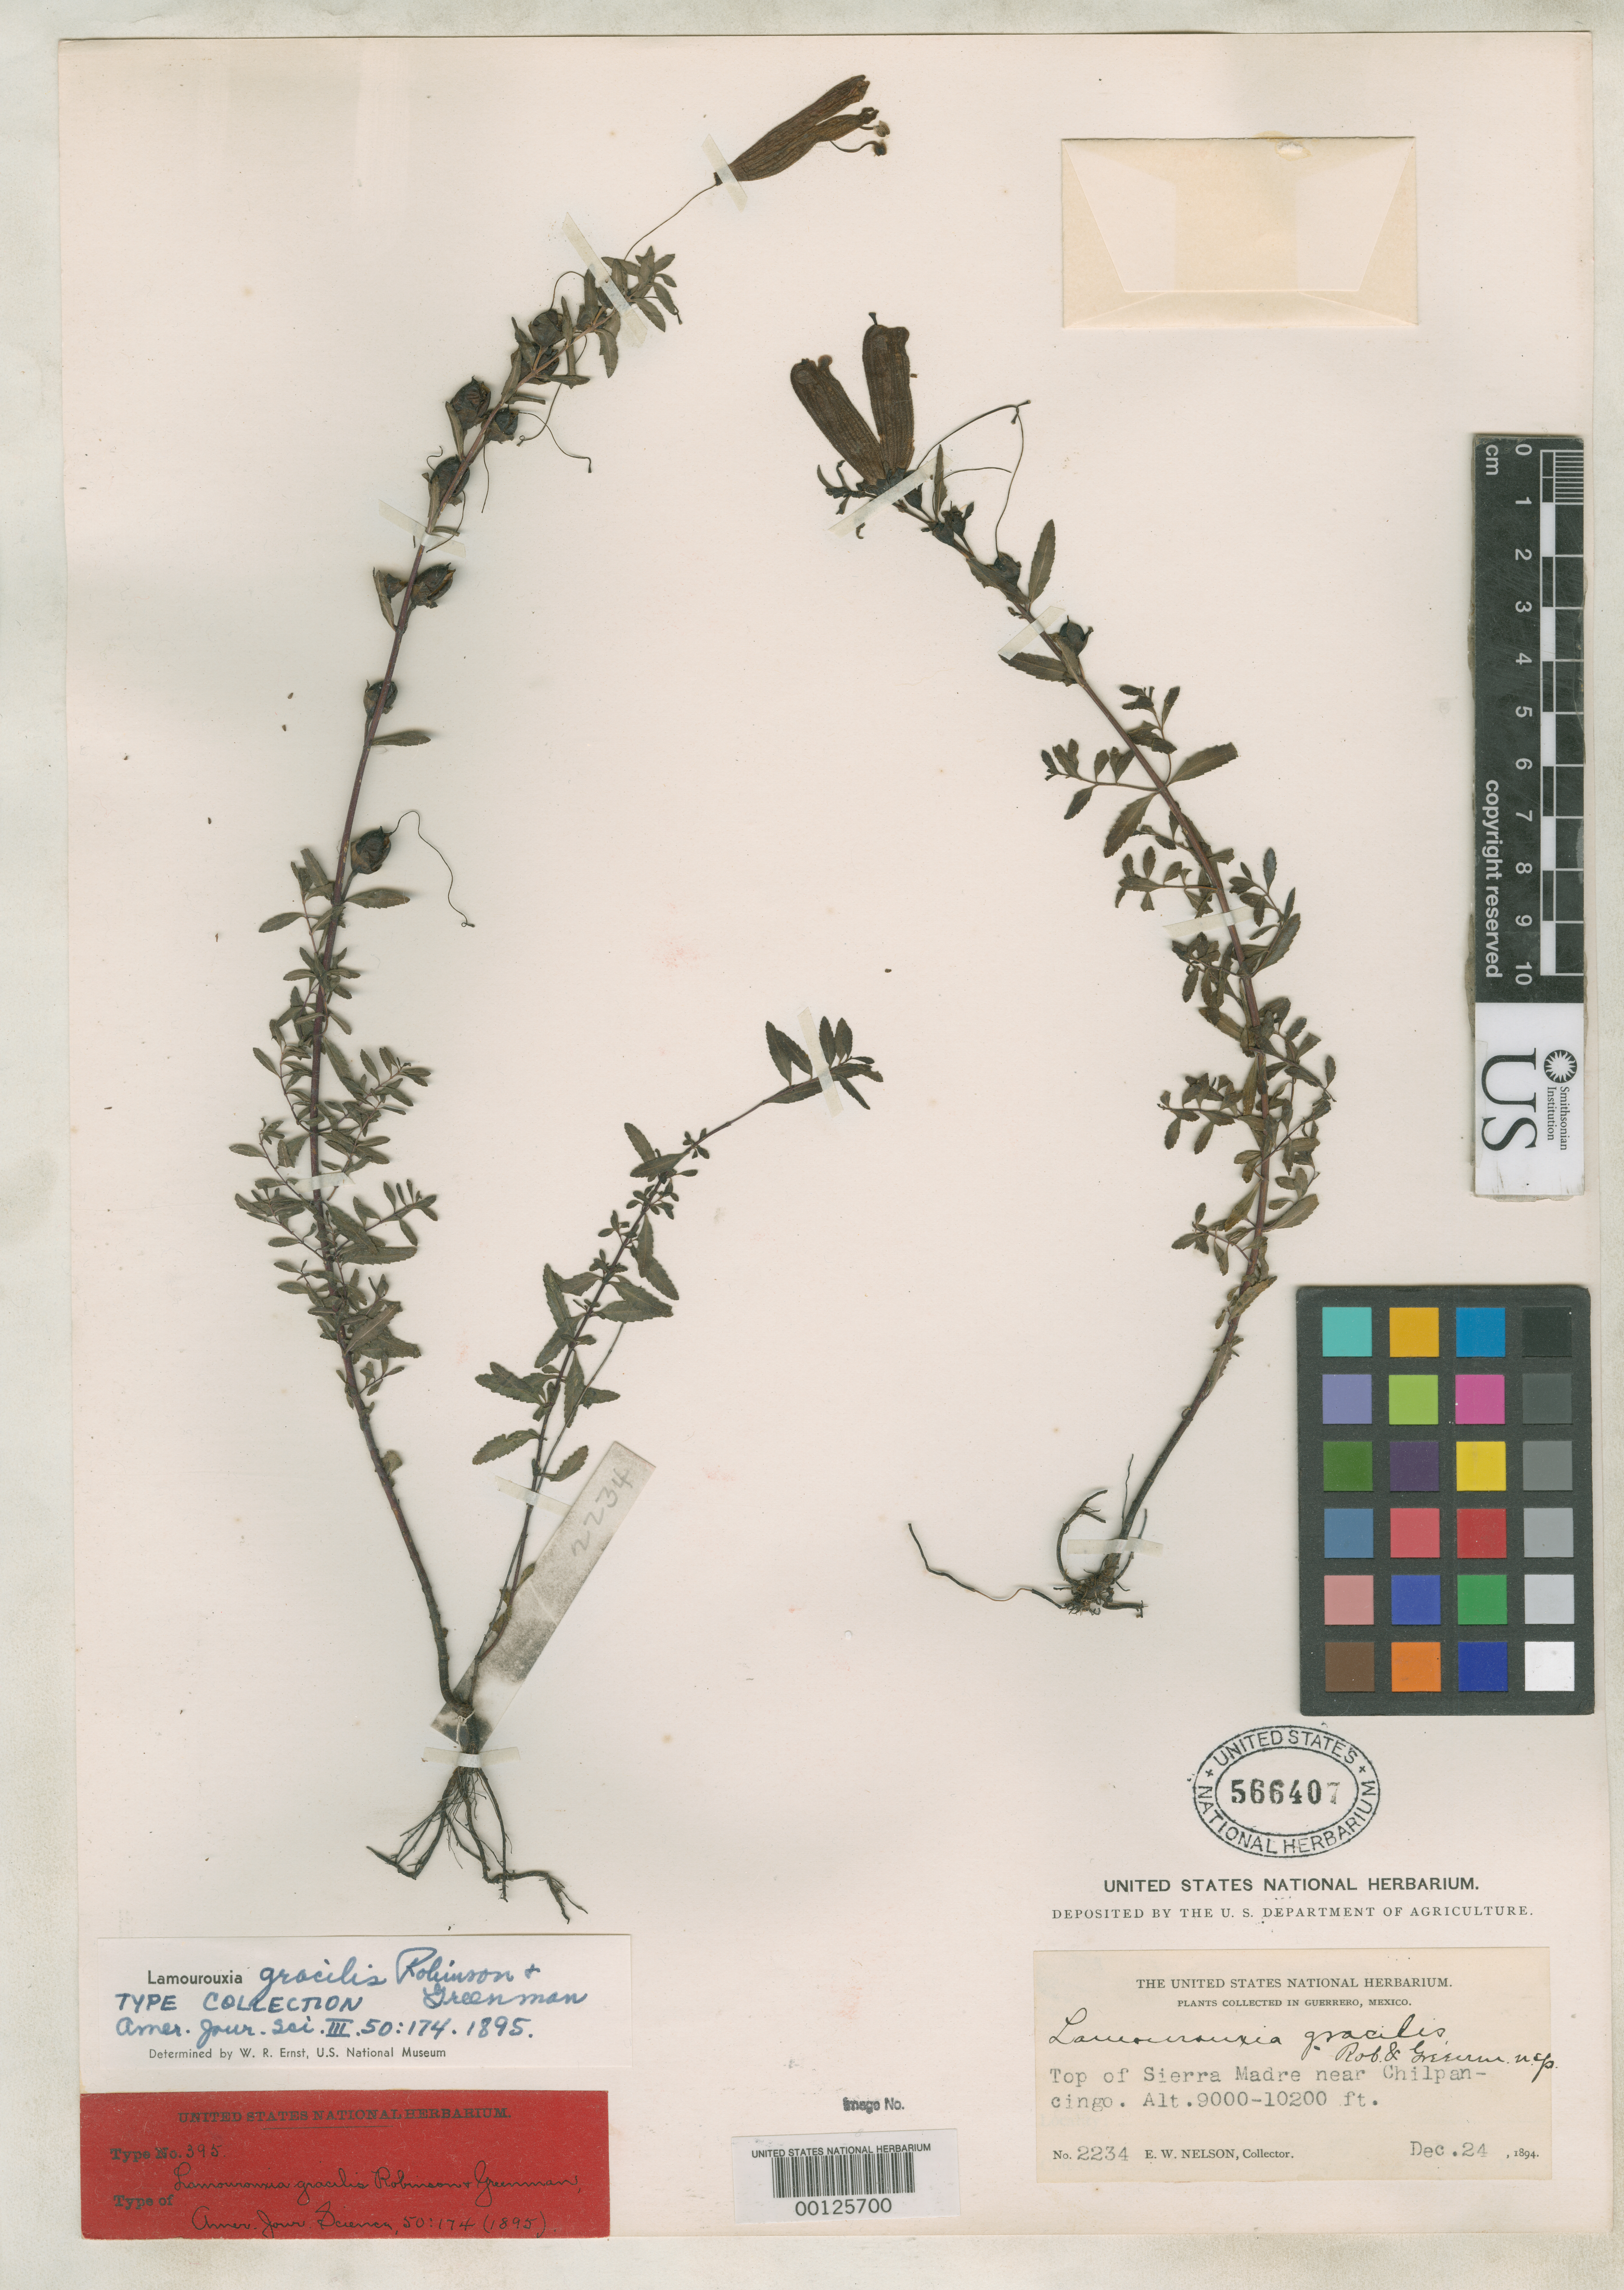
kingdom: Plantae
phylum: Tracheophyta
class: Magnoliopsida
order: Lamiales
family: Orobanchaceae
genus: Lamourouxia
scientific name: Lamourouxia gracilis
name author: B.L. Rob. & Greenm.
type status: Isotype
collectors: E. W. Nelson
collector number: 2234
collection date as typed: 24 Dec 1894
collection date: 1894-12-24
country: Mexico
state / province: Guerrero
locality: Chilpancingo.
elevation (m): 2743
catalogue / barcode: US 566407